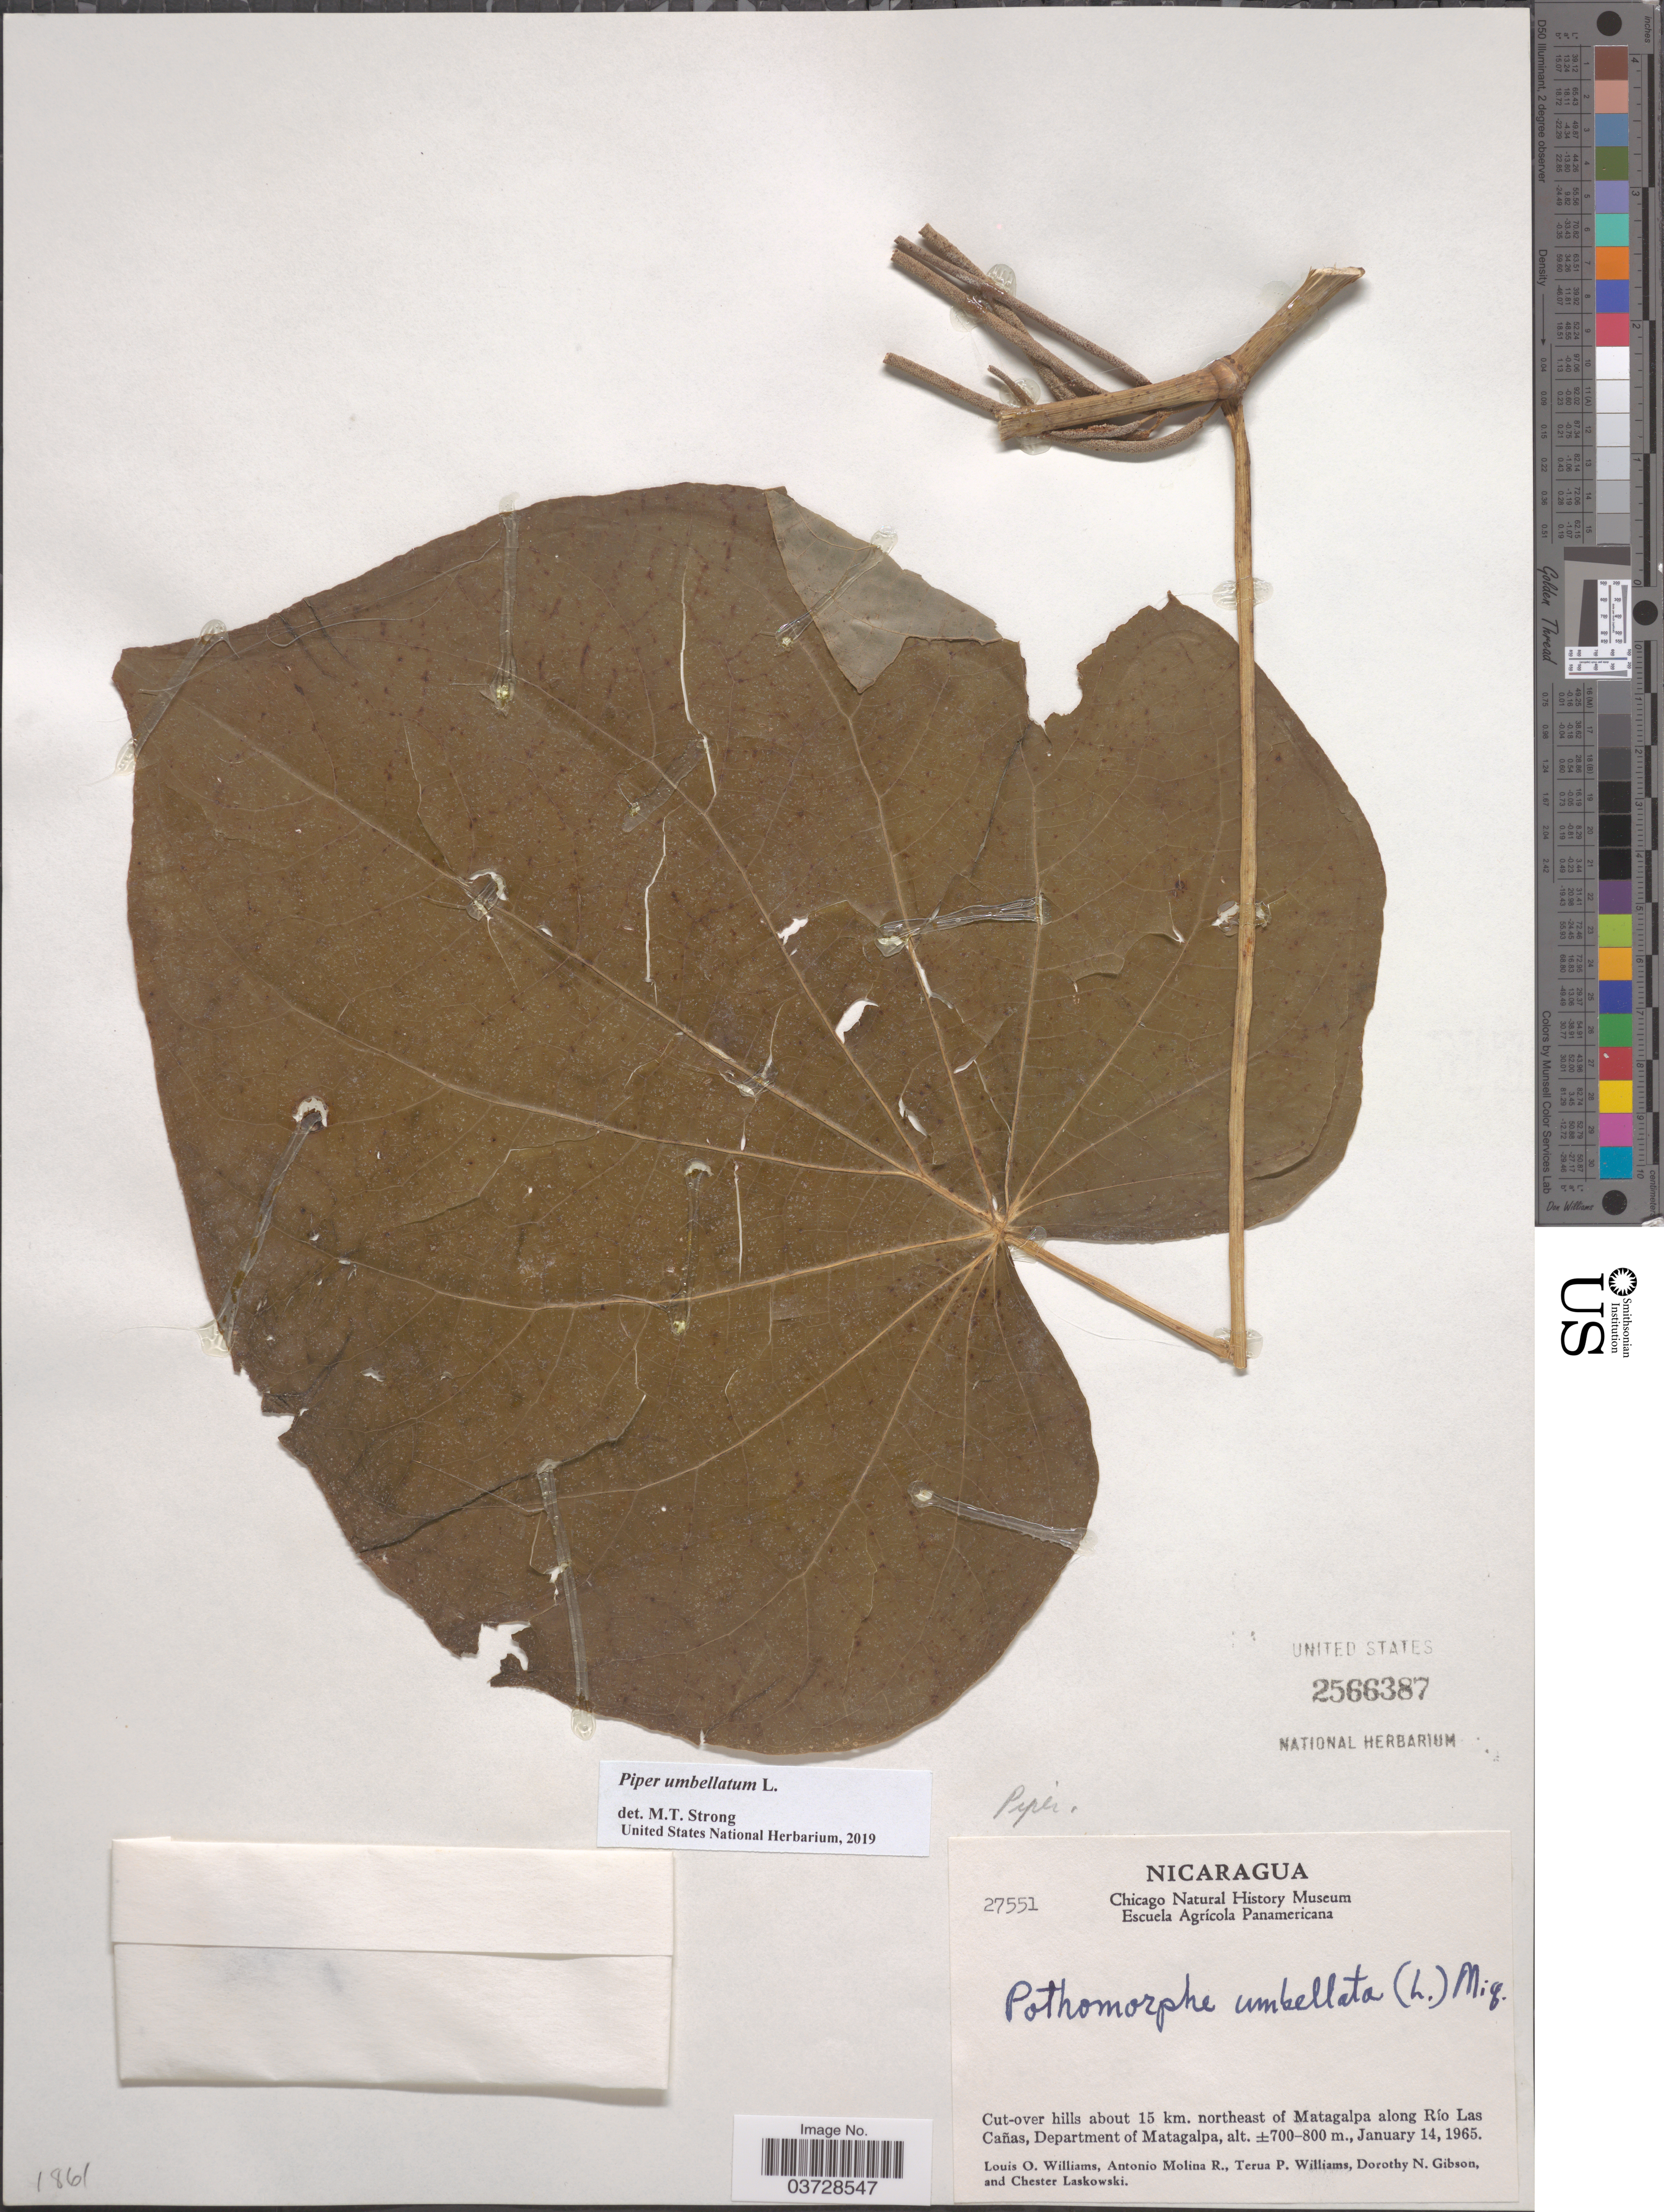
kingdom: Plantae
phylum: Tracheophyta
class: Magnoliopsida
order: Piperales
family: Piperaceae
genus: Piper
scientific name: Piper umbellatum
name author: L.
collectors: L. O. Williams, A. Molina R., T. Williams, D. N. Gibson & C. Laskowski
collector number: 27551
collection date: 1965-01-14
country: Nicaragua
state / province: Matagalpa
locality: Cut-over hills about 15 km. northeast of Matagalpa along Río Las Cañas, Department of Matagalpa.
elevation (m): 700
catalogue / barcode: US 2566387